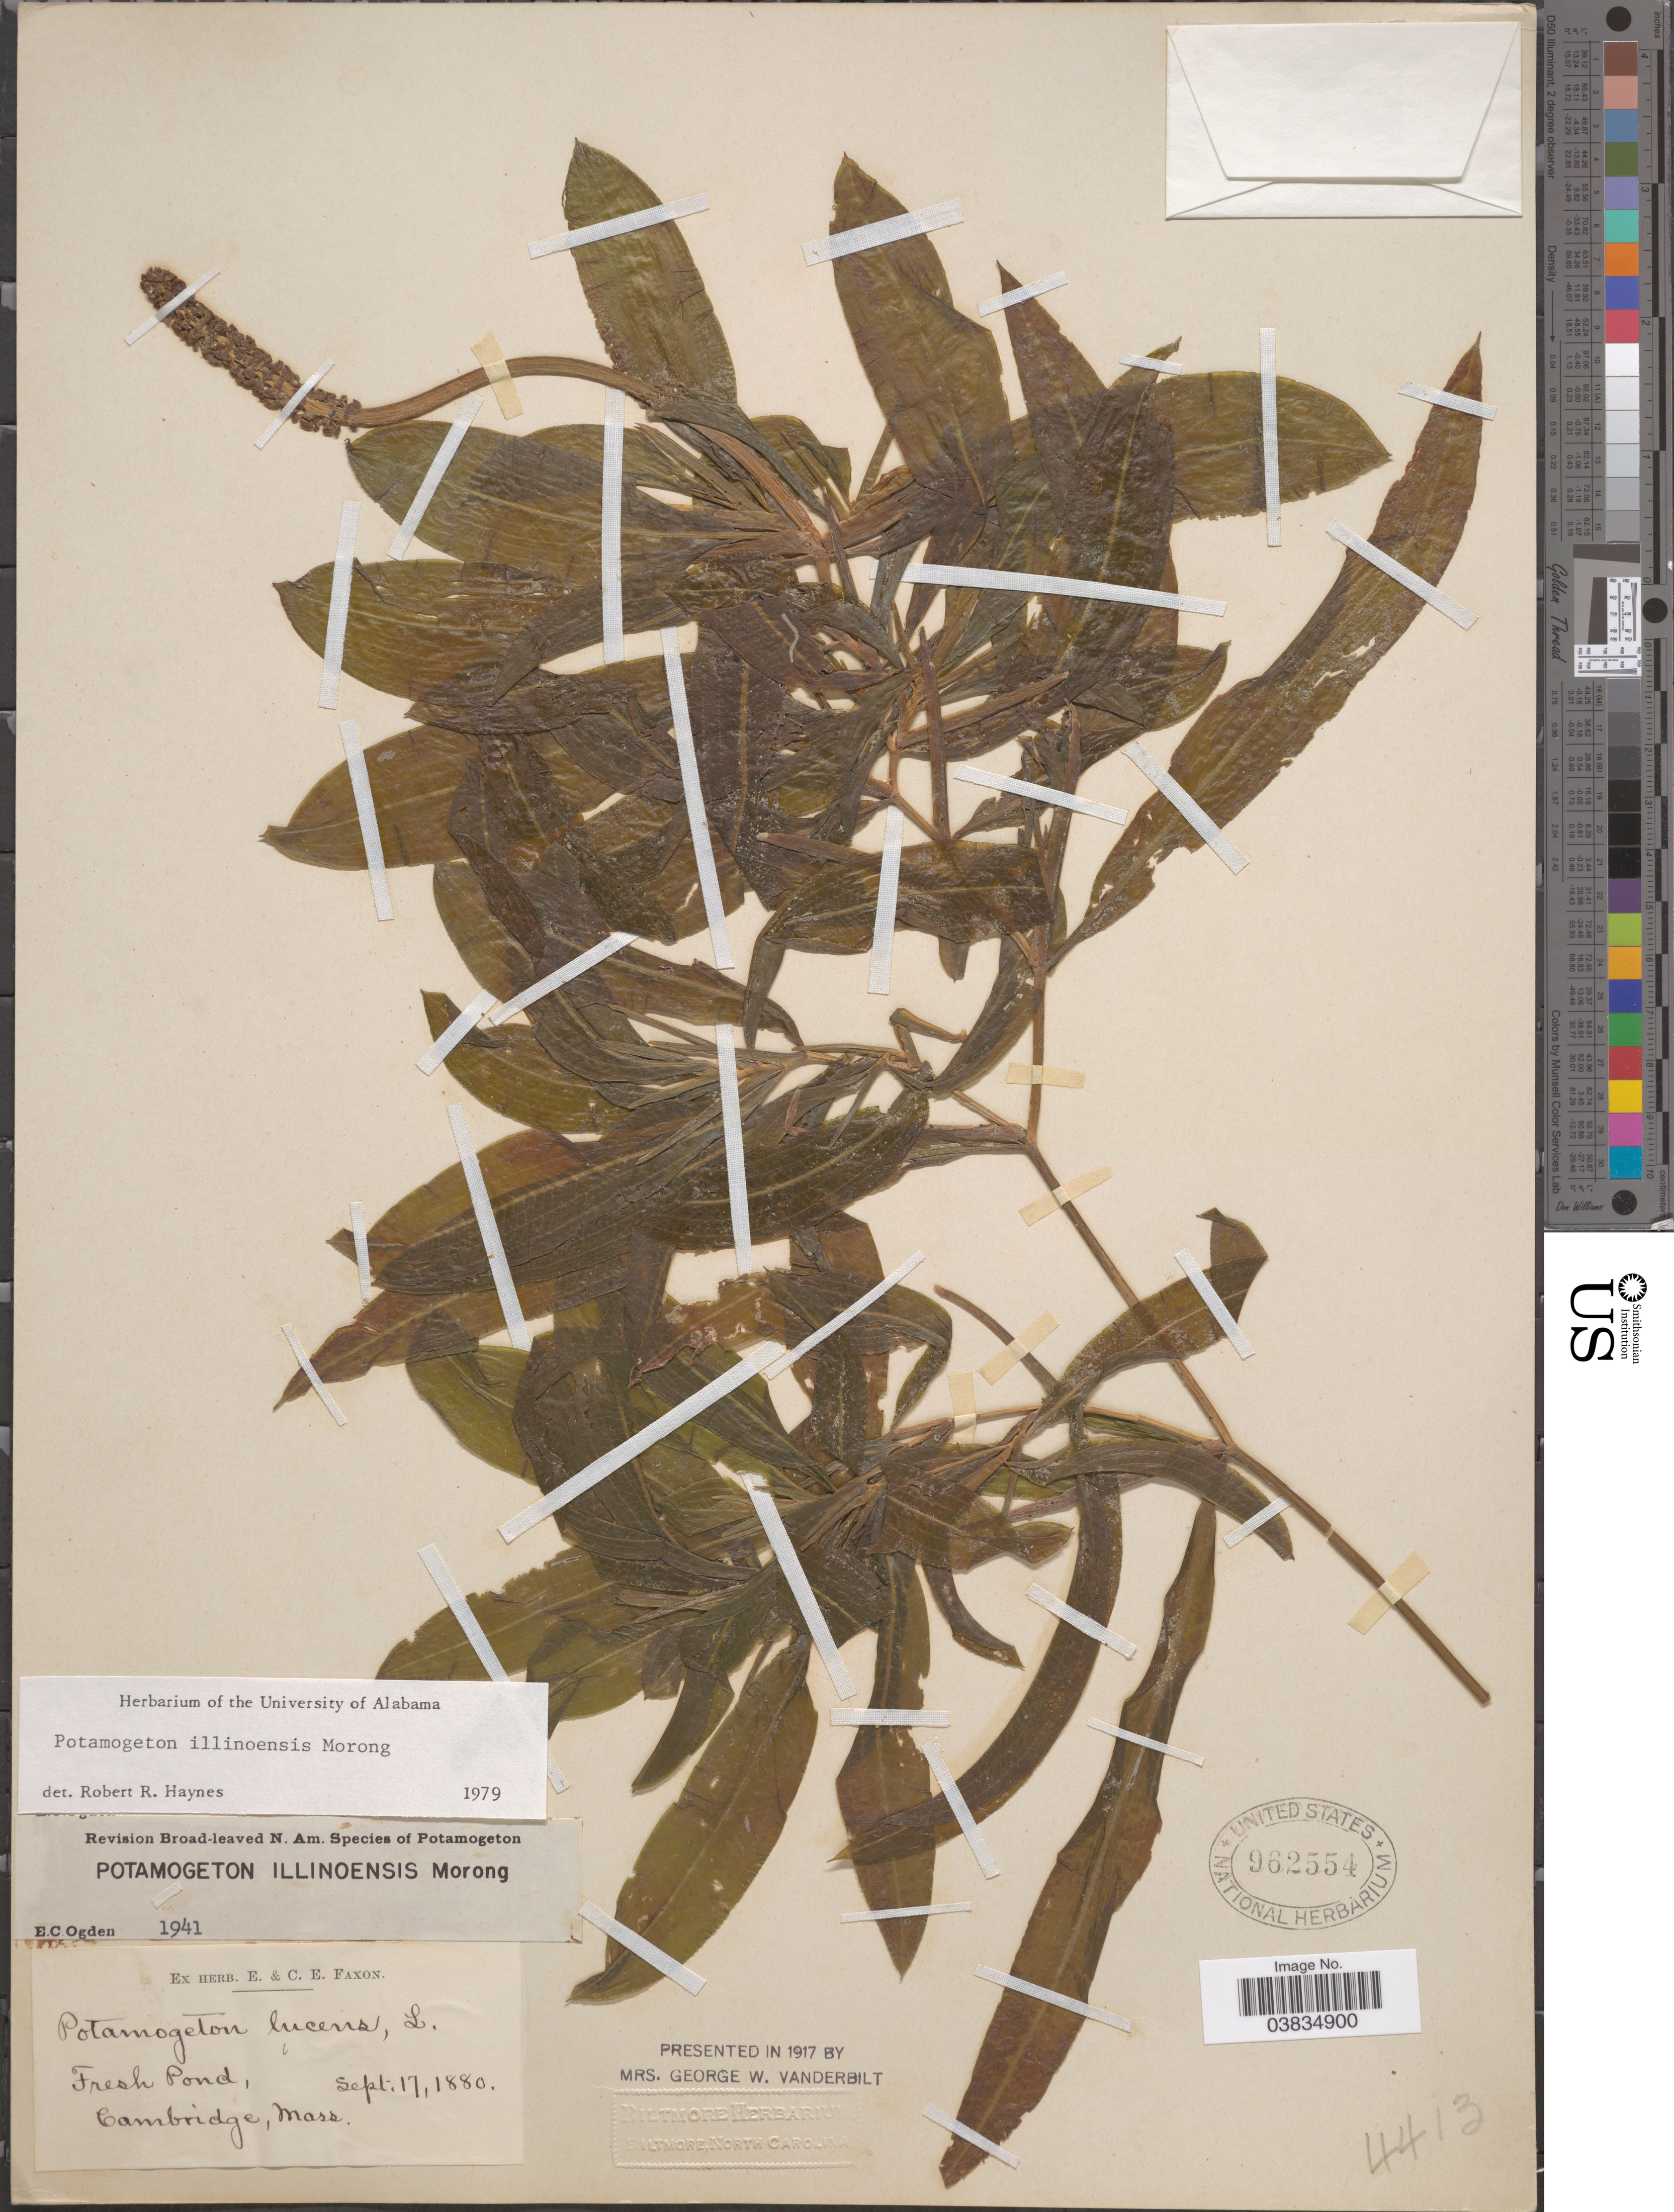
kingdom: Plantae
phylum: Tracheophyta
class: Liliopsida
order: Alismatales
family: Potamogetonaceae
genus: Potamogeton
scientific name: Potamogeton illinoensis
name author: Morong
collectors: ex herb. E. & C.E. Faxon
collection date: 1880-09-17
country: United States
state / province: Massachusetts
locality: Fresh Pond, Cambridge.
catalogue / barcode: US 962554